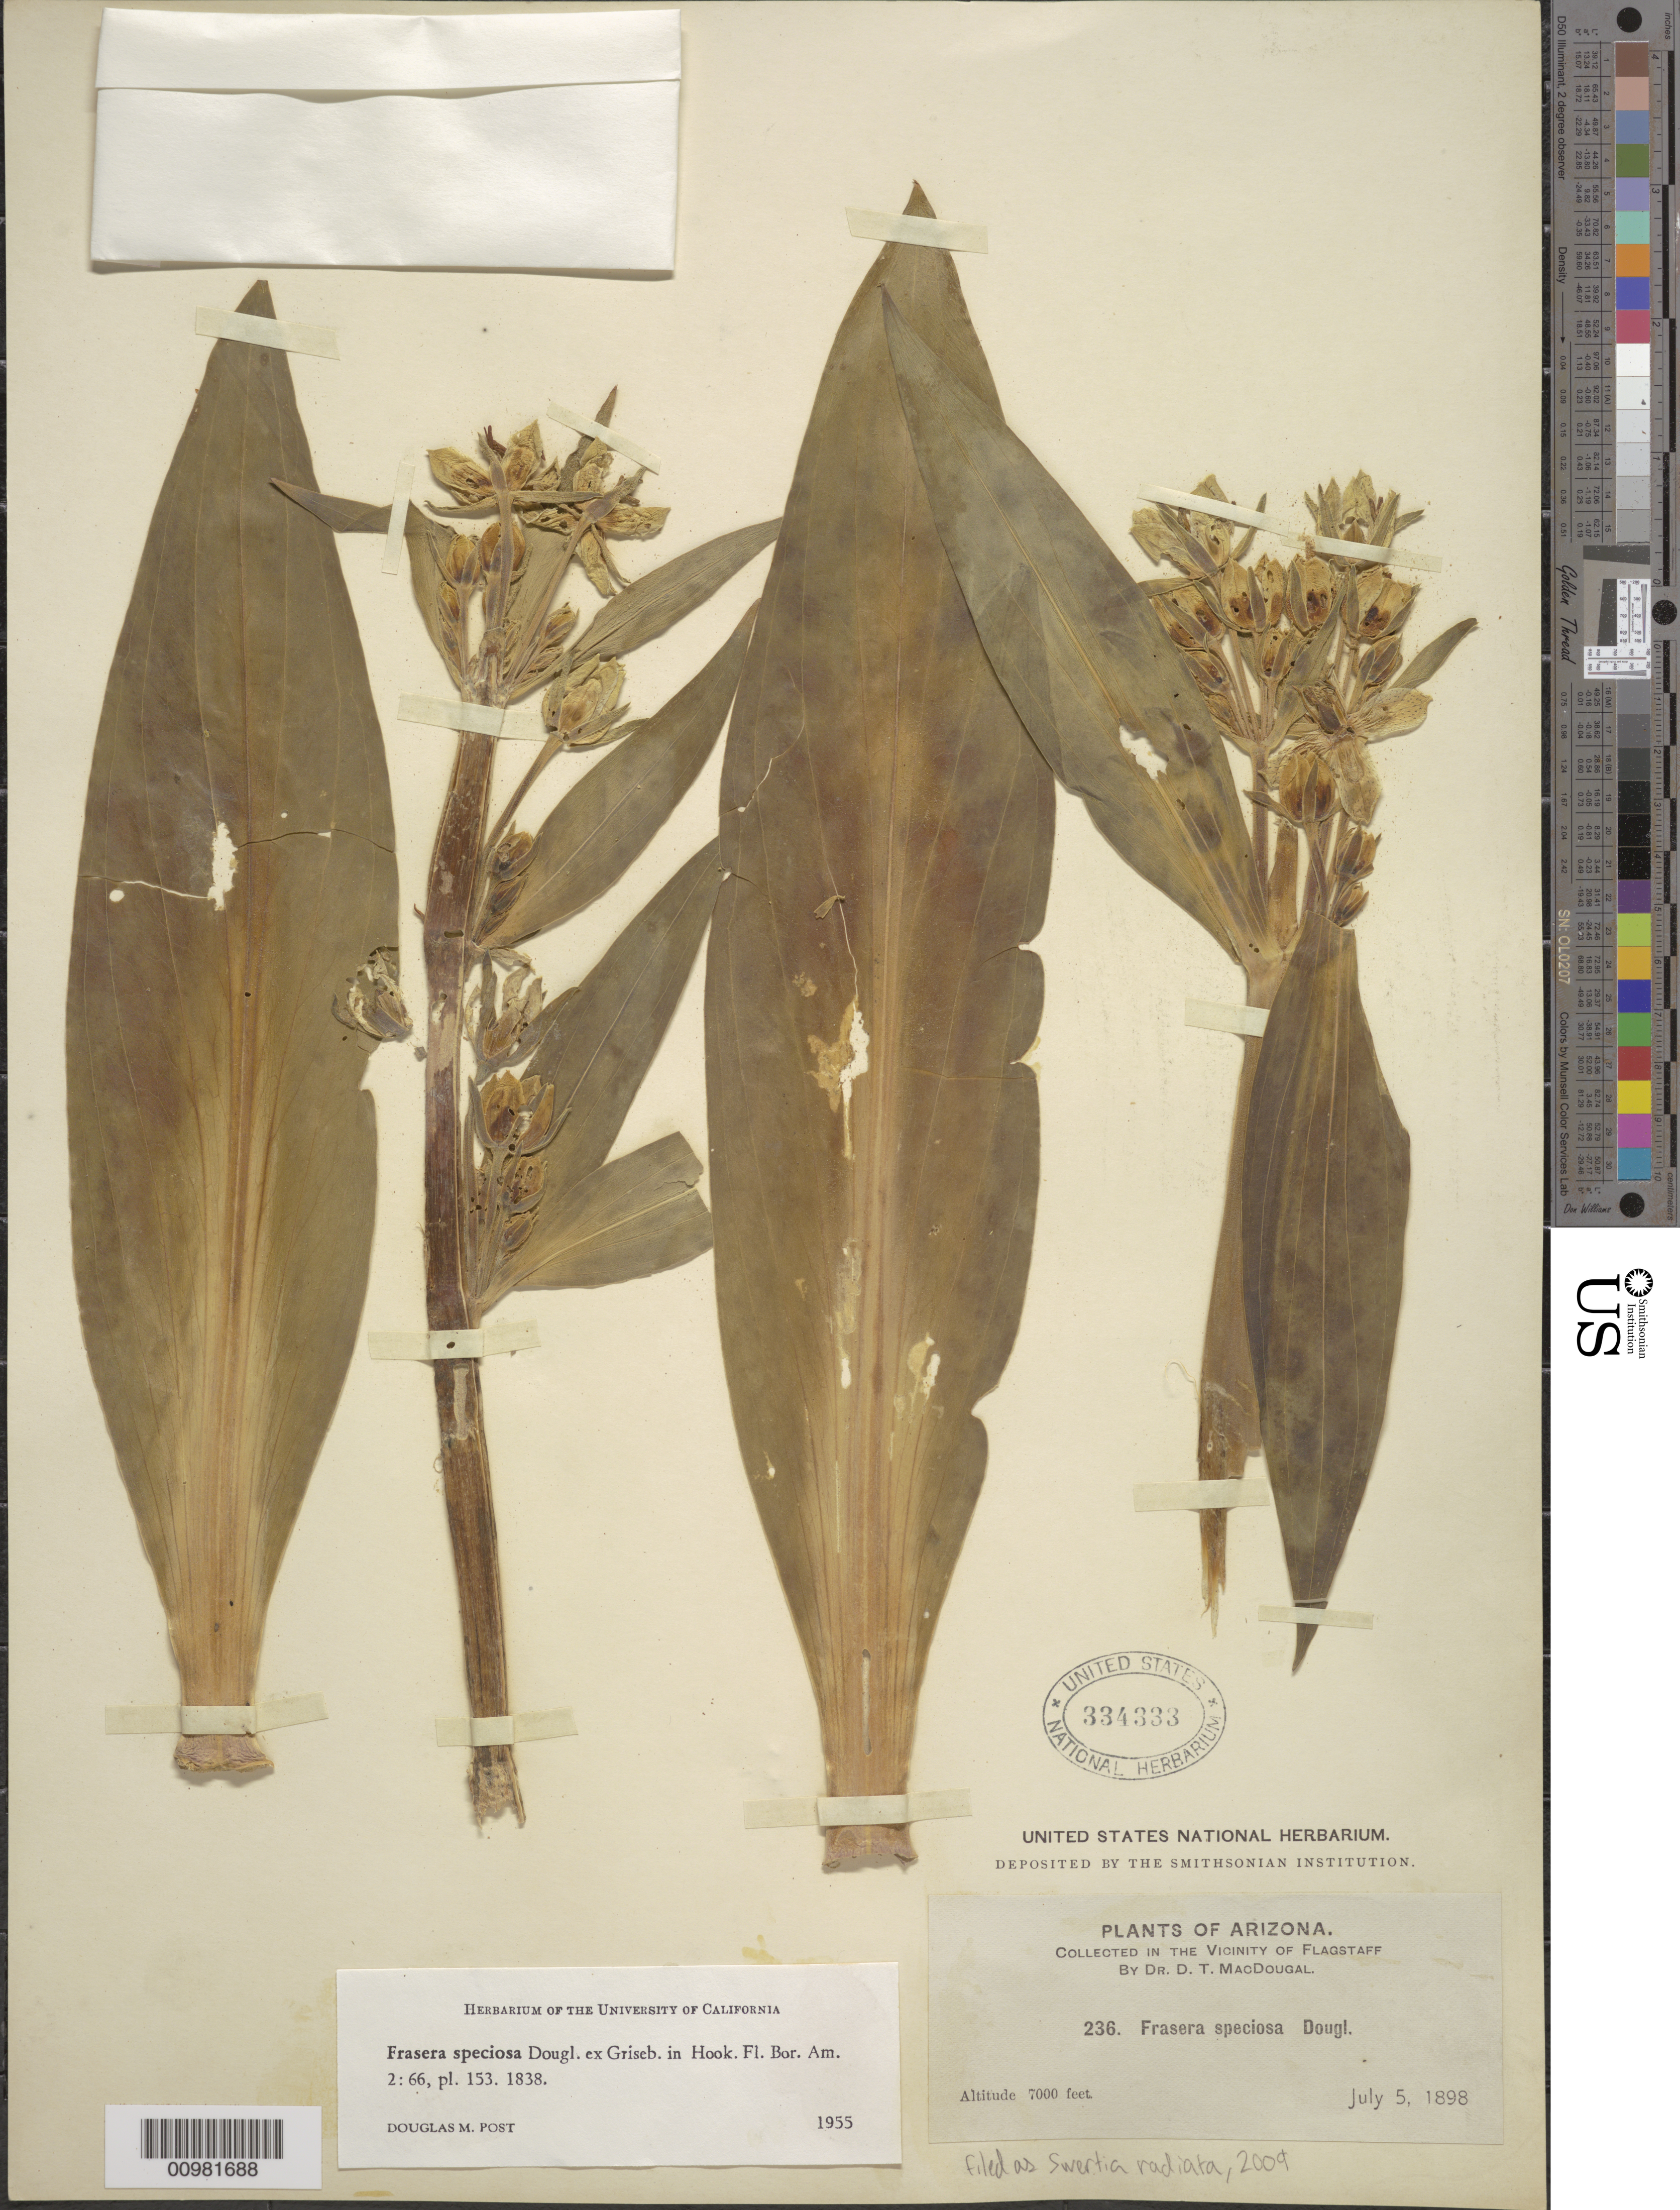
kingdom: Plantae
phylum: Tracheophyta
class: Magnoliopsida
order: Gentianales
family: Gentianaceae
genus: Swertia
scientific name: Swertia radiata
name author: (Kellogg) Kuntze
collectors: D. T. MacDougal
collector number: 236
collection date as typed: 05 Jul 1898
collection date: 1898-07-05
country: United States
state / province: Arizona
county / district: Coconino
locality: Vicinity of Flagstaff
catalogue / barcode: US 334333